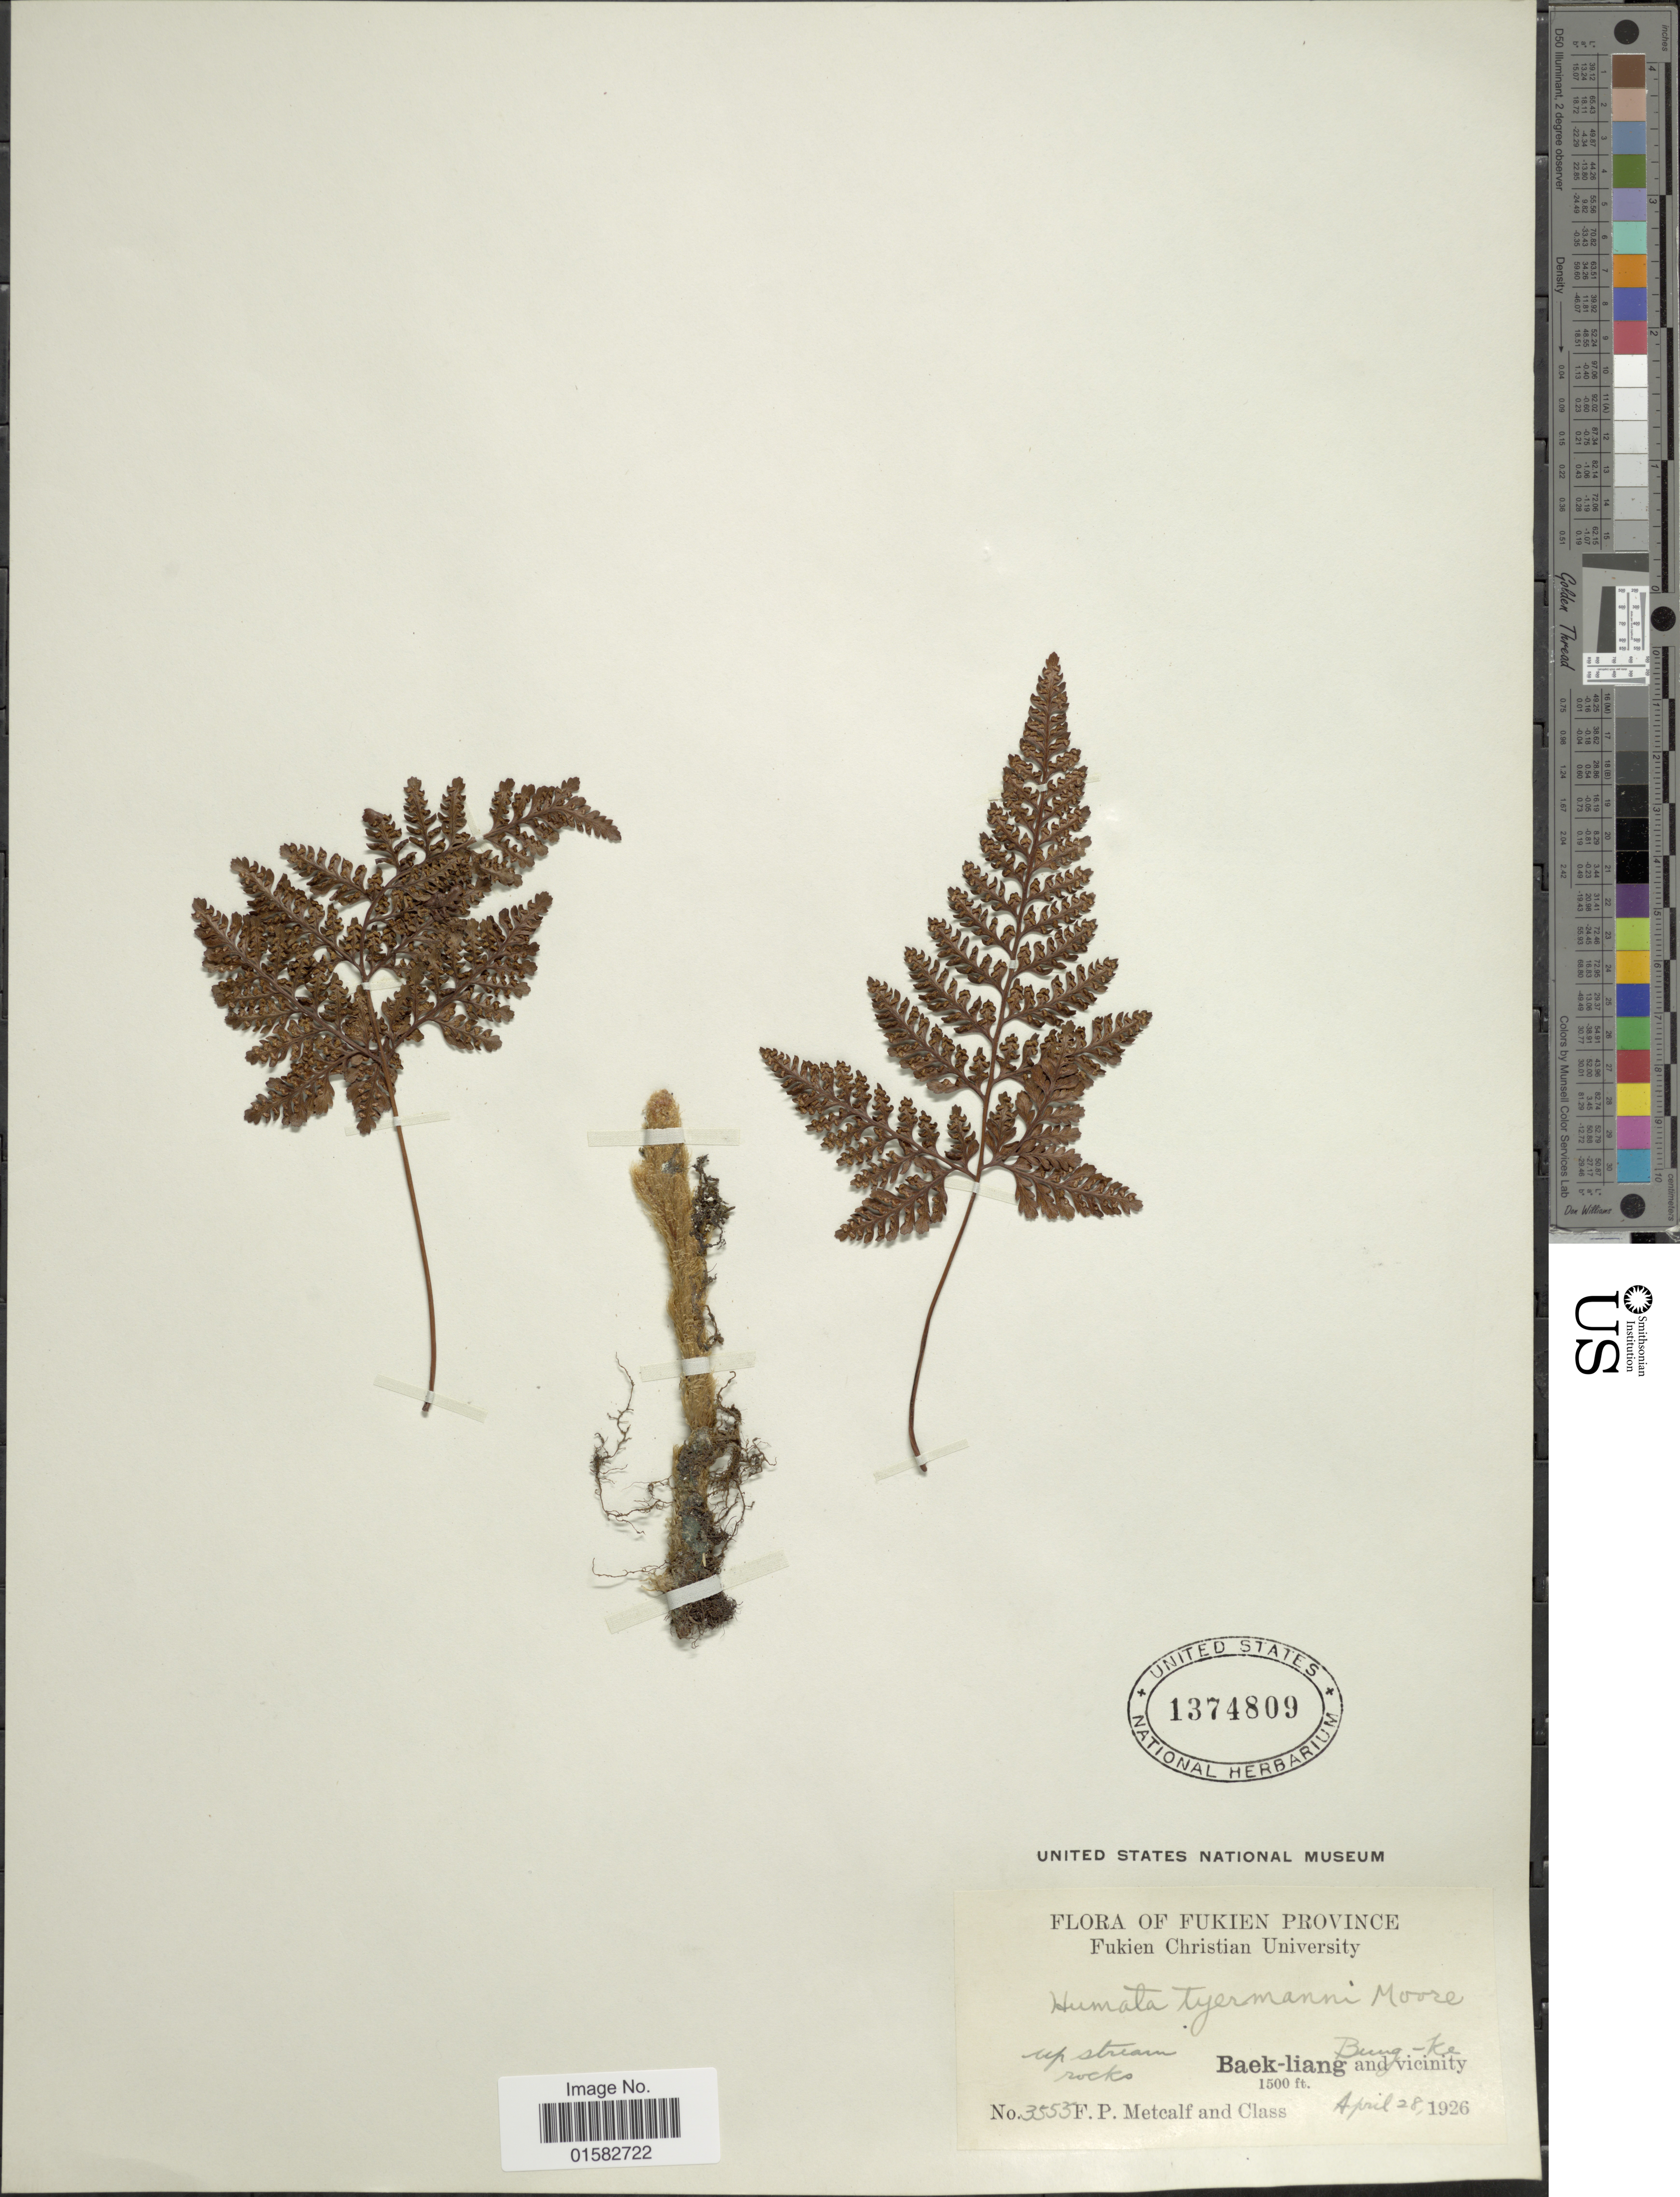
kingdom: Plantae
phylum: Tracheophyta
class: Polypodiopsida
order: Polypodiales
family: Davalliaceae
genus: Davallia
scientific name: Davallia griffithiana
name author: Hook.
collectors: F. Metcalf & Class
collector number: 3555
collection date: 1926-04-28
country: China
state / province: Fujian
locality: Fukien Province, Baek-Liang and vicinity, Bung-ke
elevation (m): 457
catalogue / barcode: US 1374809